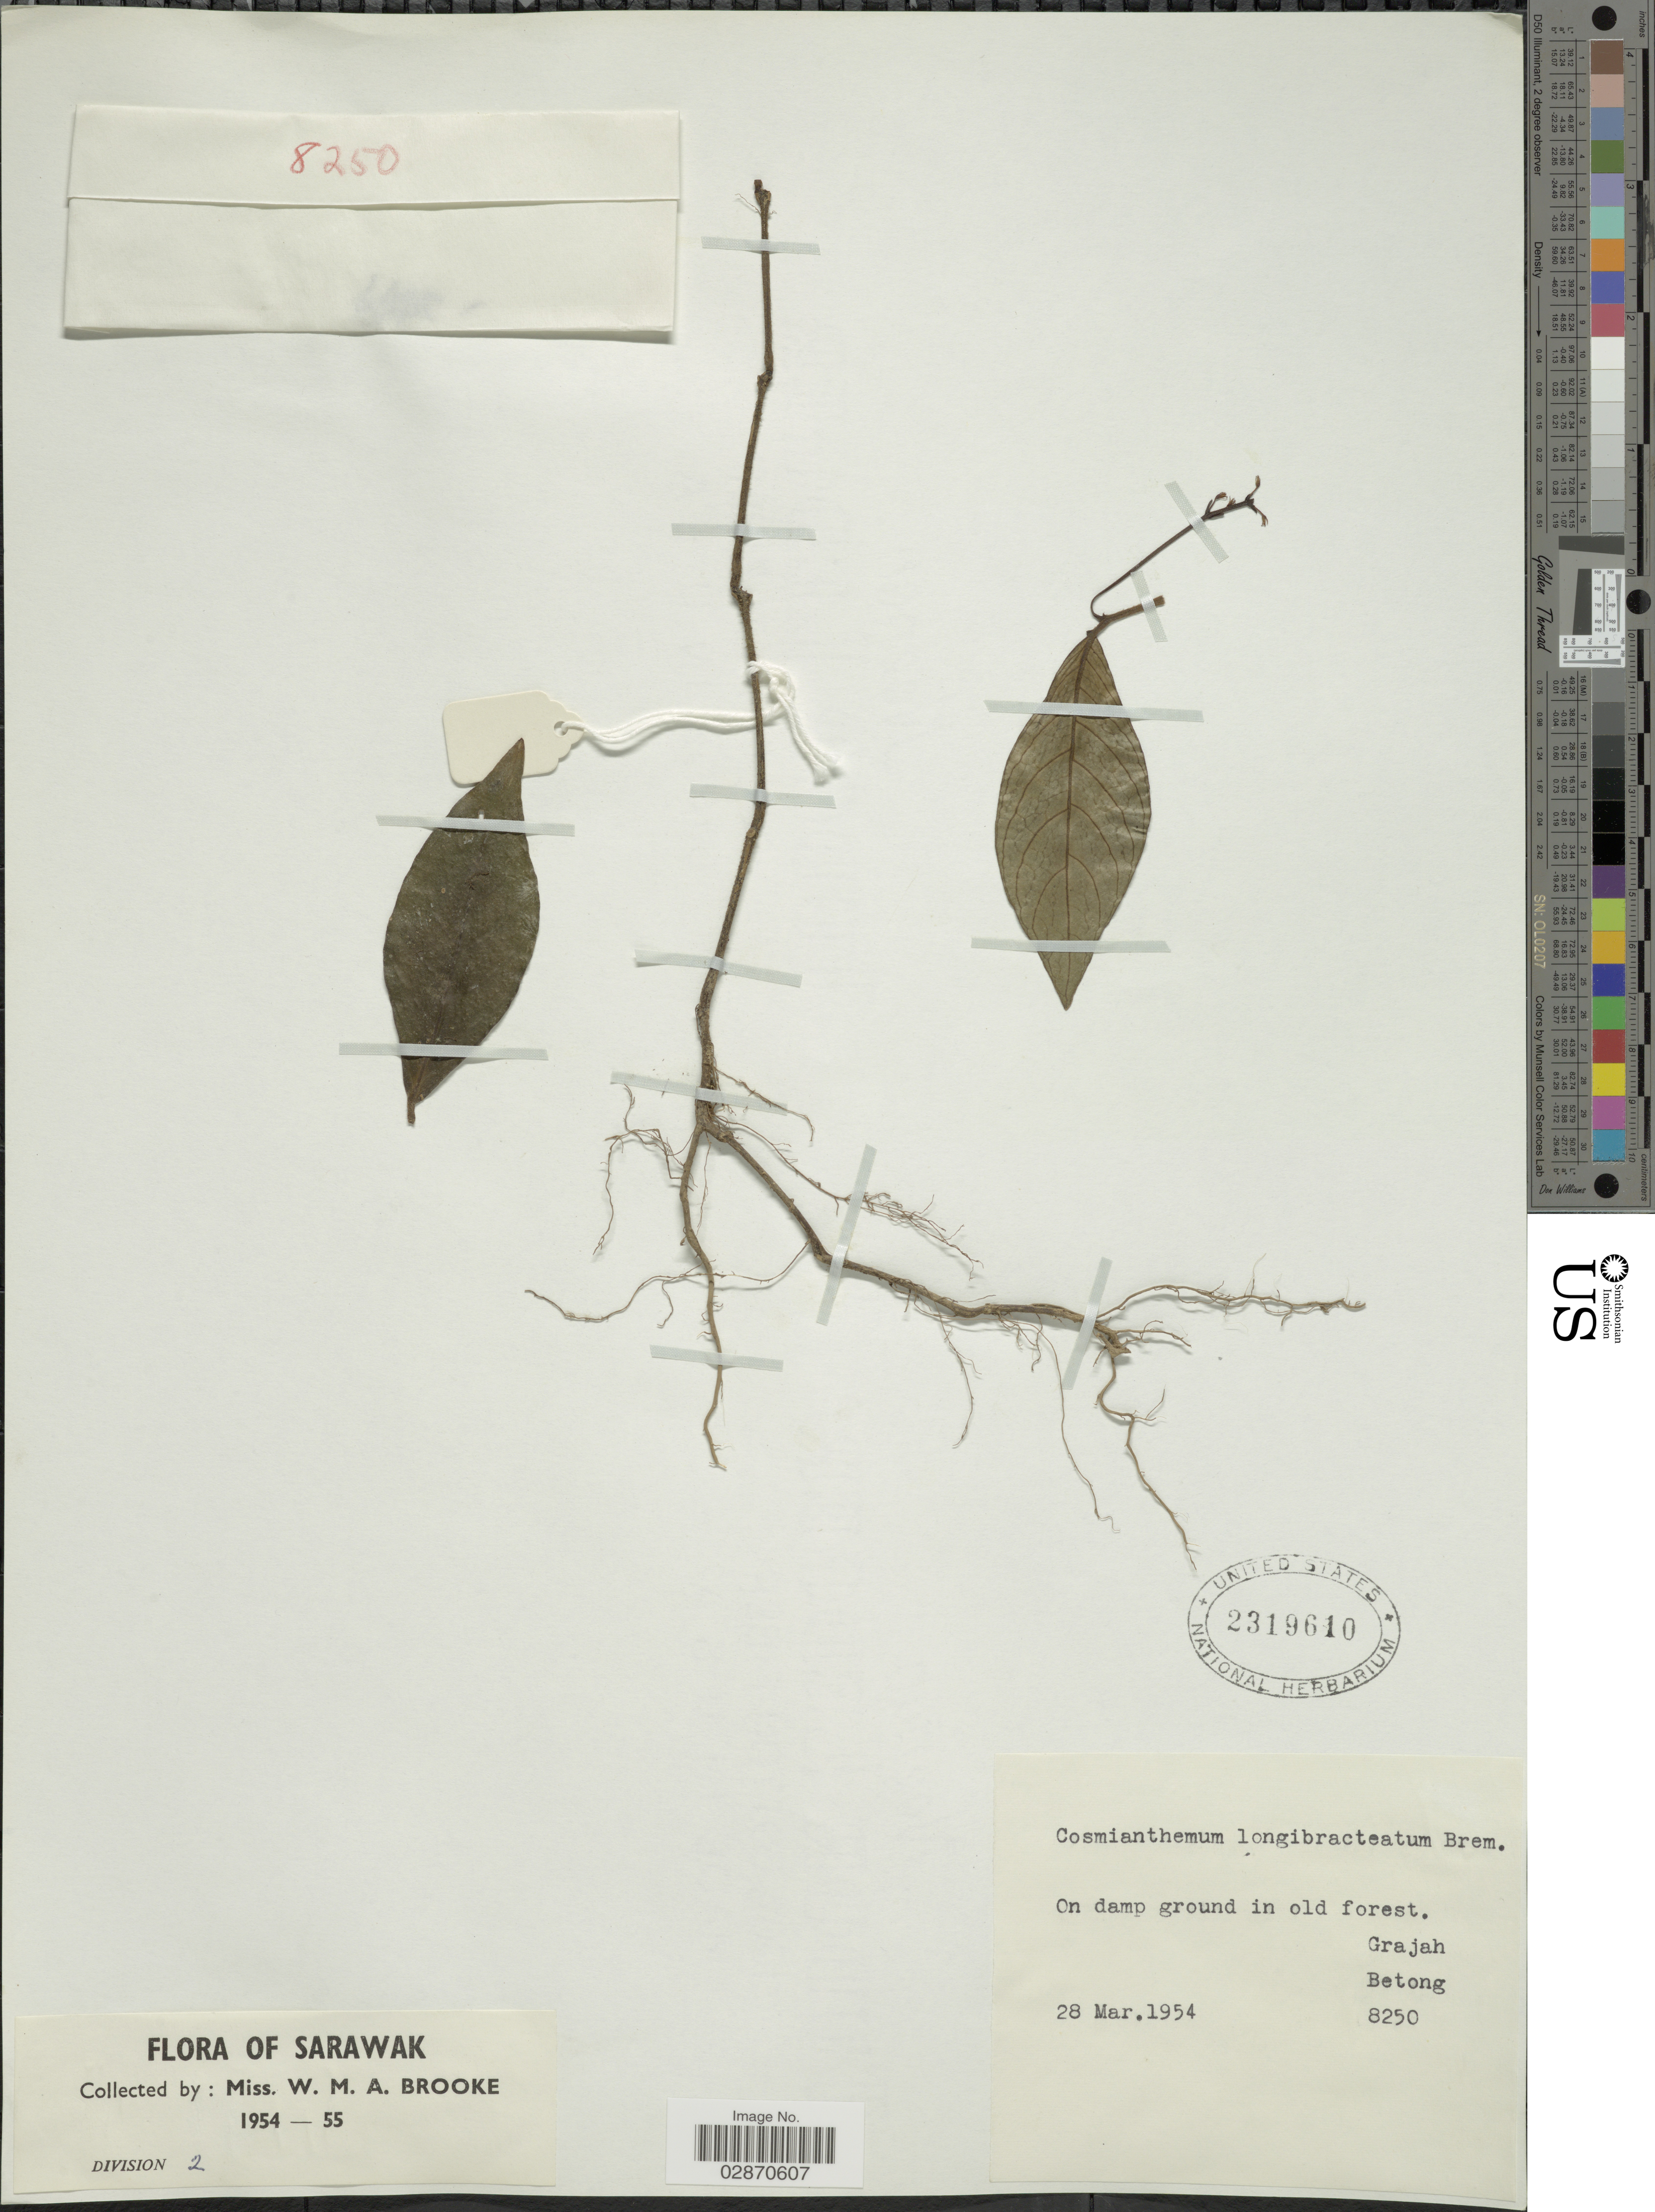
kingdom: Plantae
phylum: Tracheophyta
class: Magnoliopsida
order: Lamiales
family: Acanthaceae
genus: Cosmianthemum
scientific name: Cosmianthemum longibracteatum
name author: Bremek.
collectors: W. Brooke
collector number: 8250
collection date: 1954-03-28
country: Malaysia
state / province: Sarawak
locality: Grajah Betong.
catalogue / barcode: US 2319610